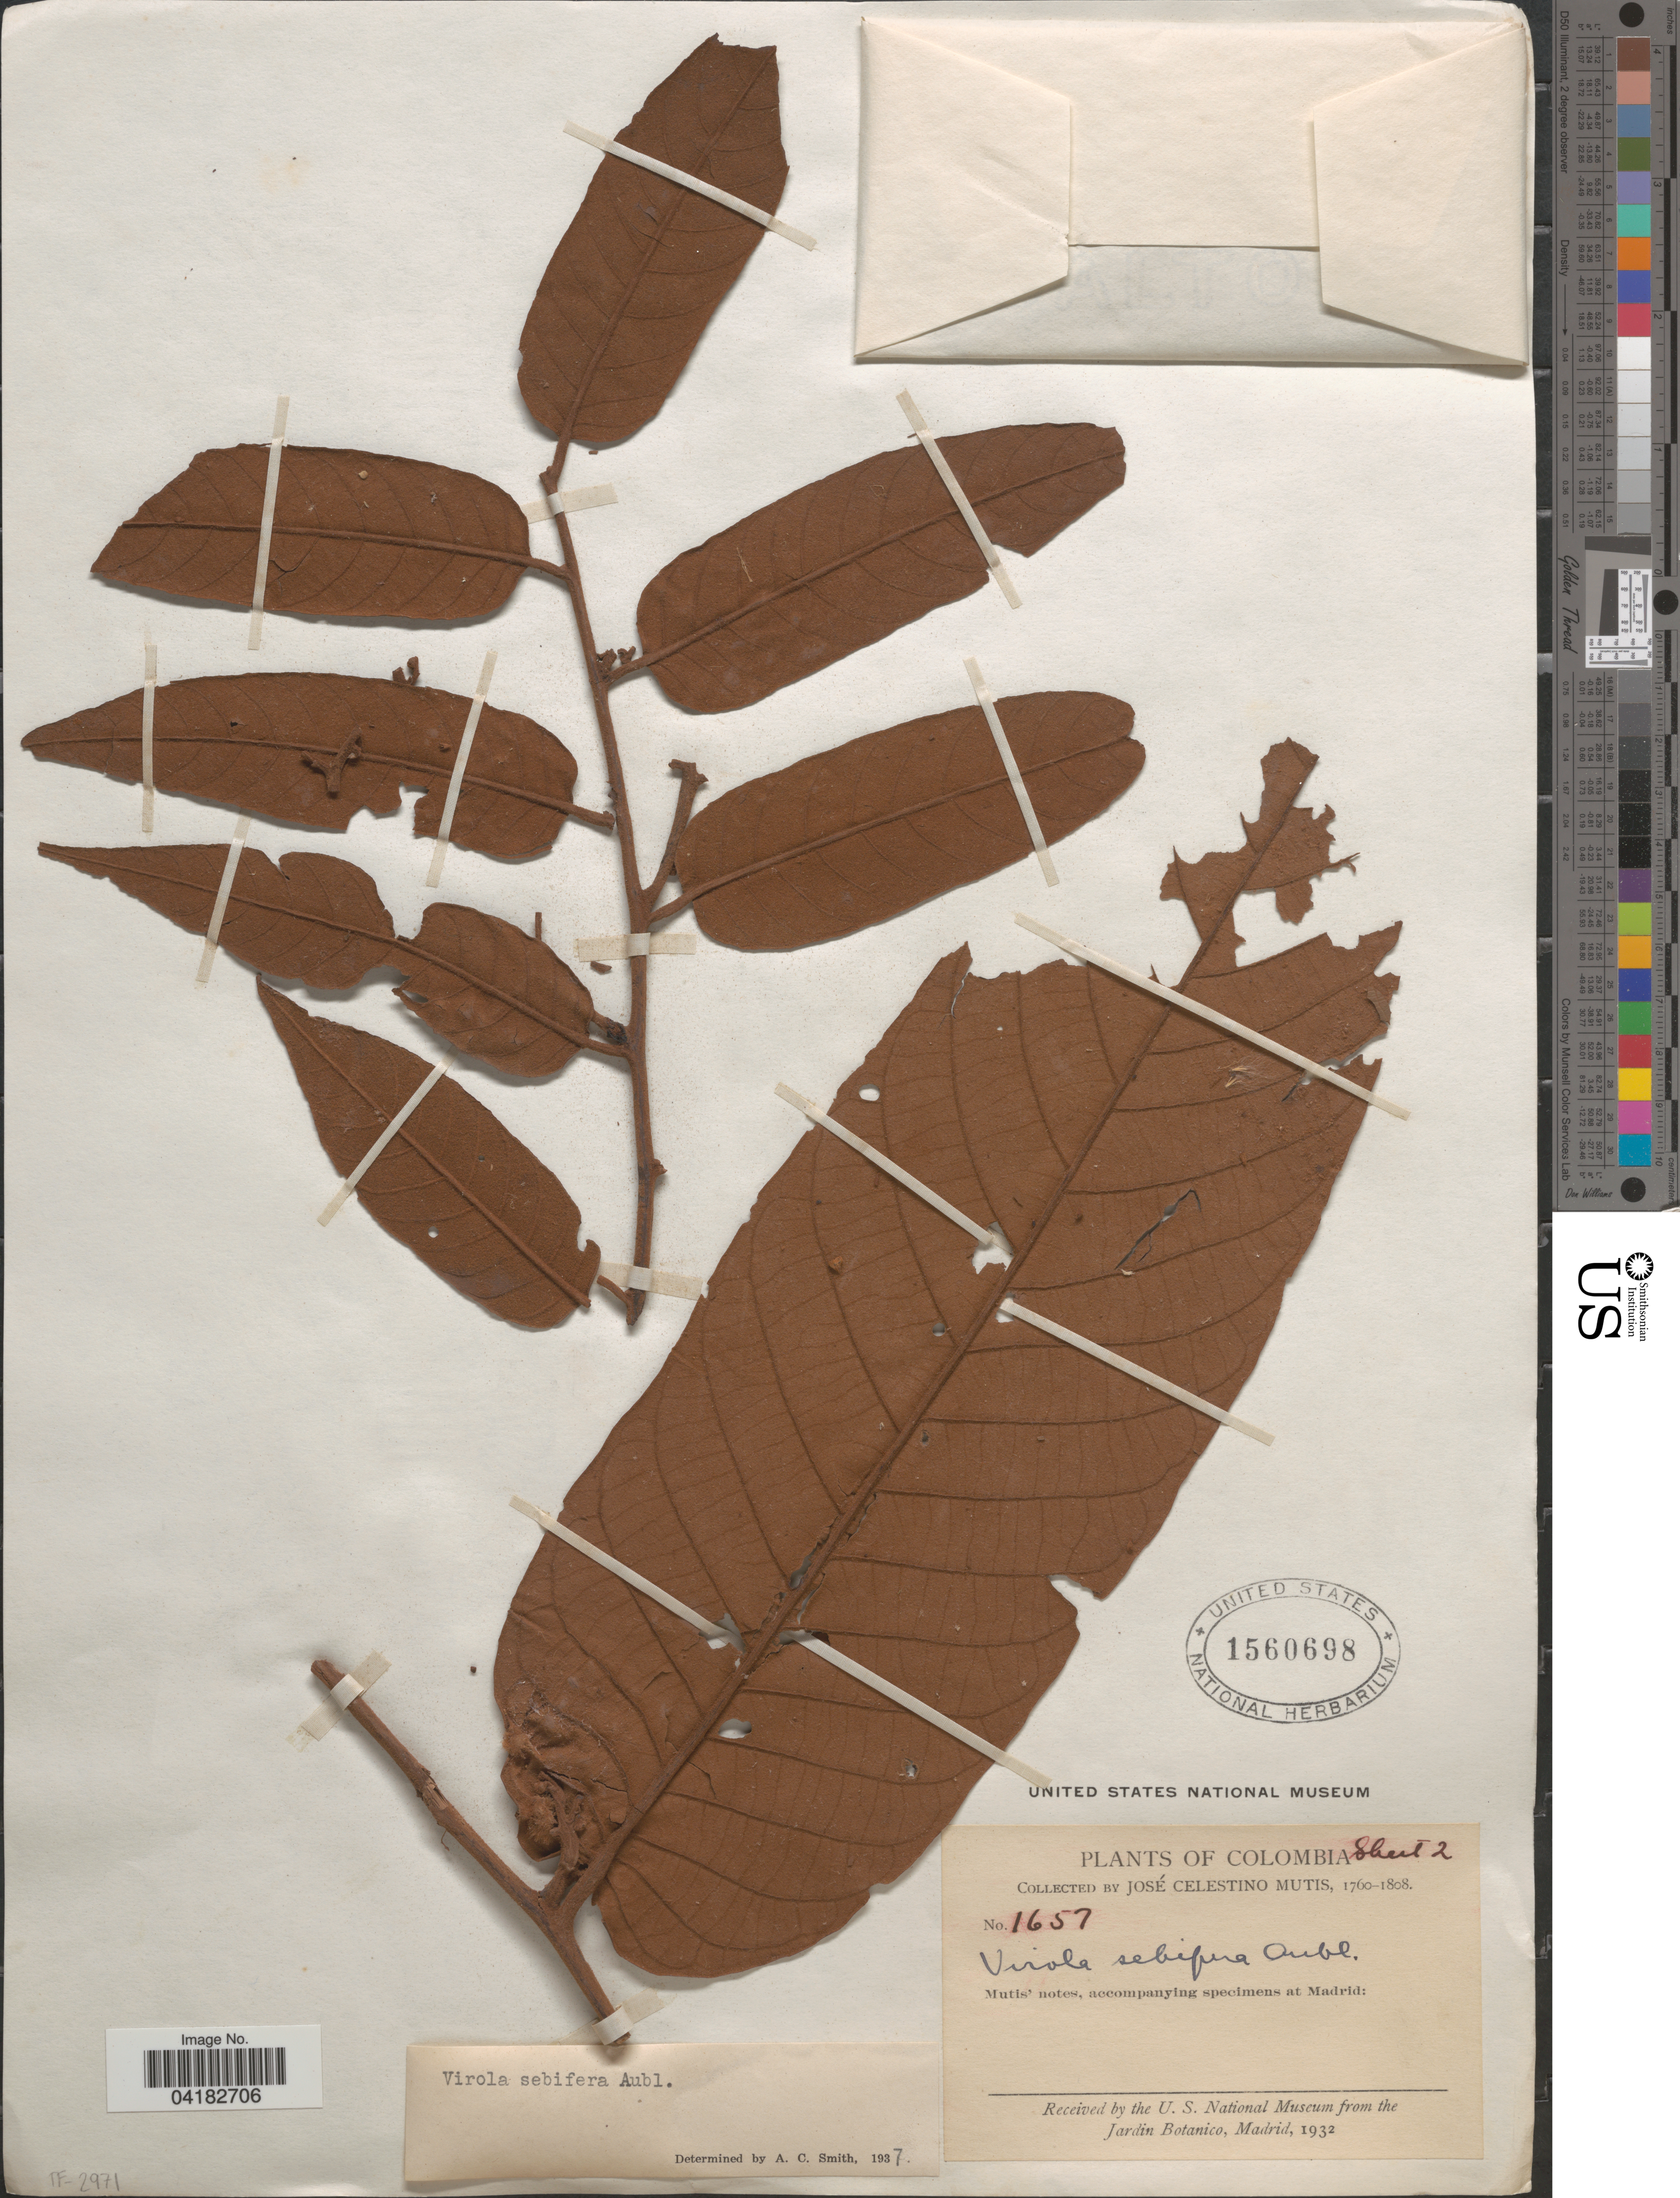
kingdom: Plantae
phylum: Tracheophyta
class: Magnoliopsida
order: Magnoliales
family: Myristicaceae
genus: Virola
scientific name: Virola sebifera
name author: Aubl.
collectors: J. C. B. Mutis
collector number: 1657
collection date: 1760/1808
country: Colombia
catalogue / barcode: US 1560698